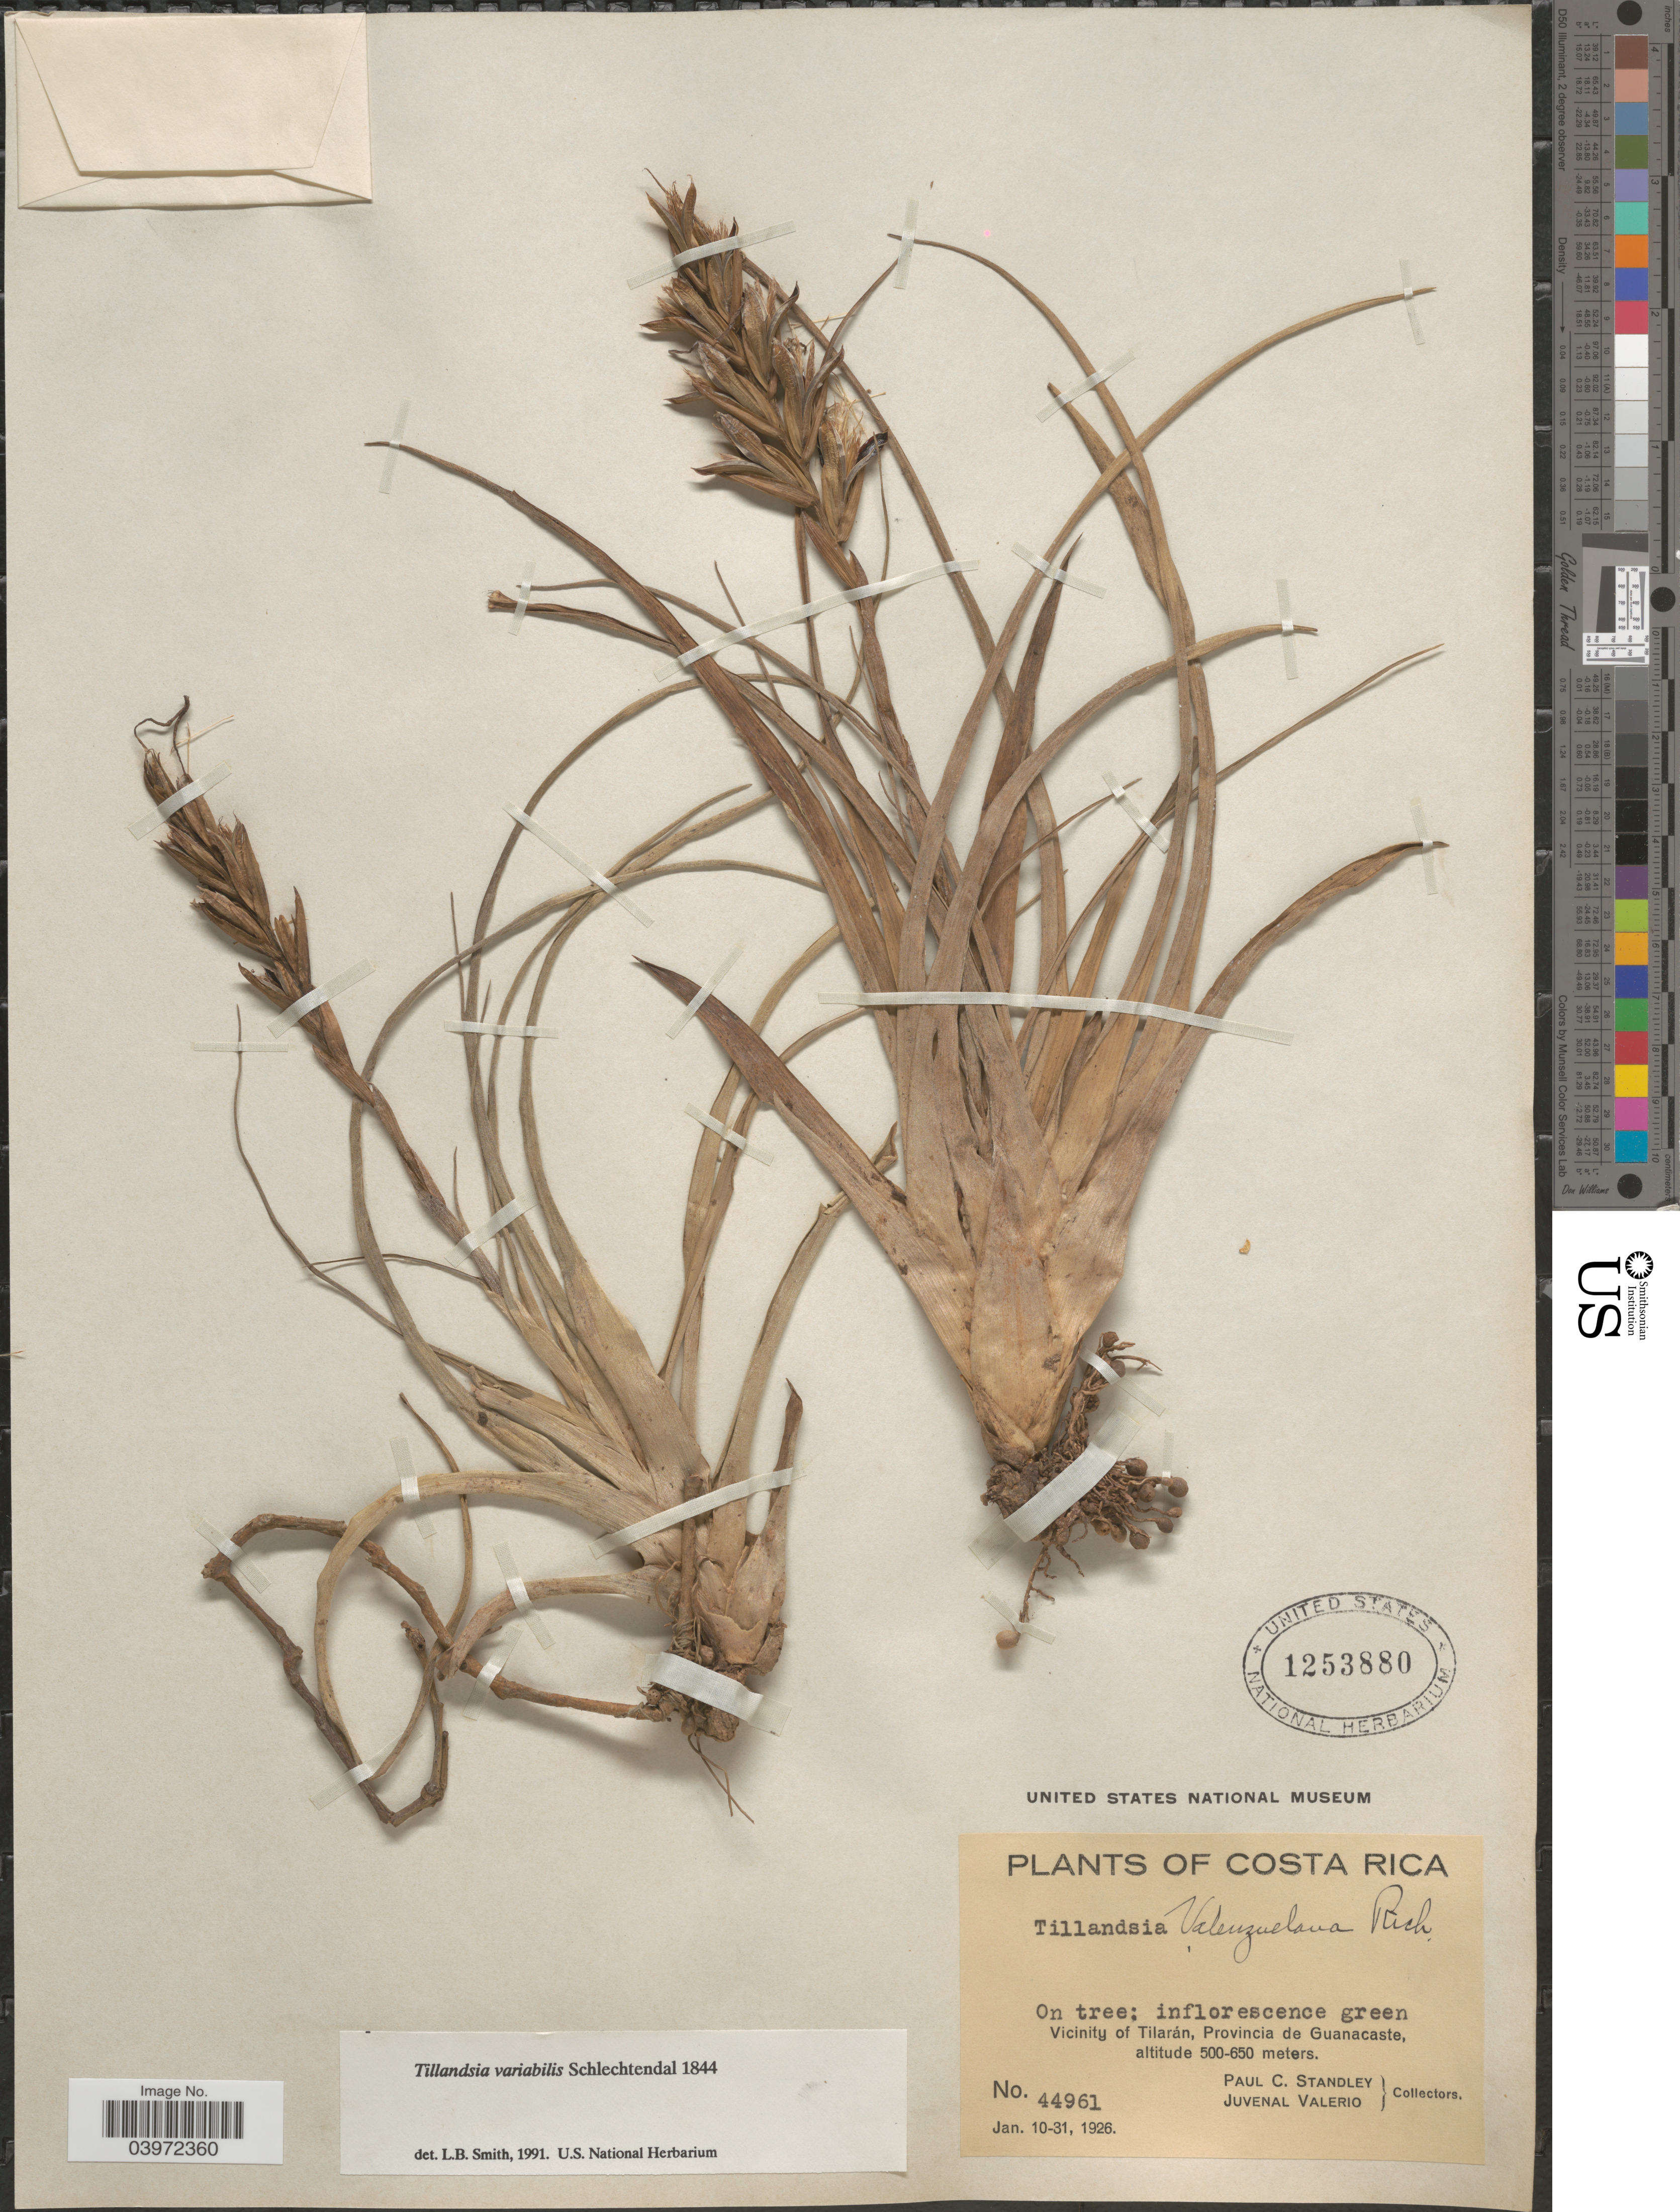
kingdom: Plantae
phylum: Tracheophyta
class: Liliopsida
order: Poales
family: Bromeliaceae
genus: Tillandsia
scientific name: Tillandsia variabilis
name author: Schltdl.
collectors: P. C. Standley & J. Valerio R.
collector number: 44961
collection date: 1926-01-10/1926-01-31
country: Costa Rica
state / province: Guanacaste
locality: Vicinity of Tilarán.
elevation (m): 500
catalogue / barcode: US 1253880